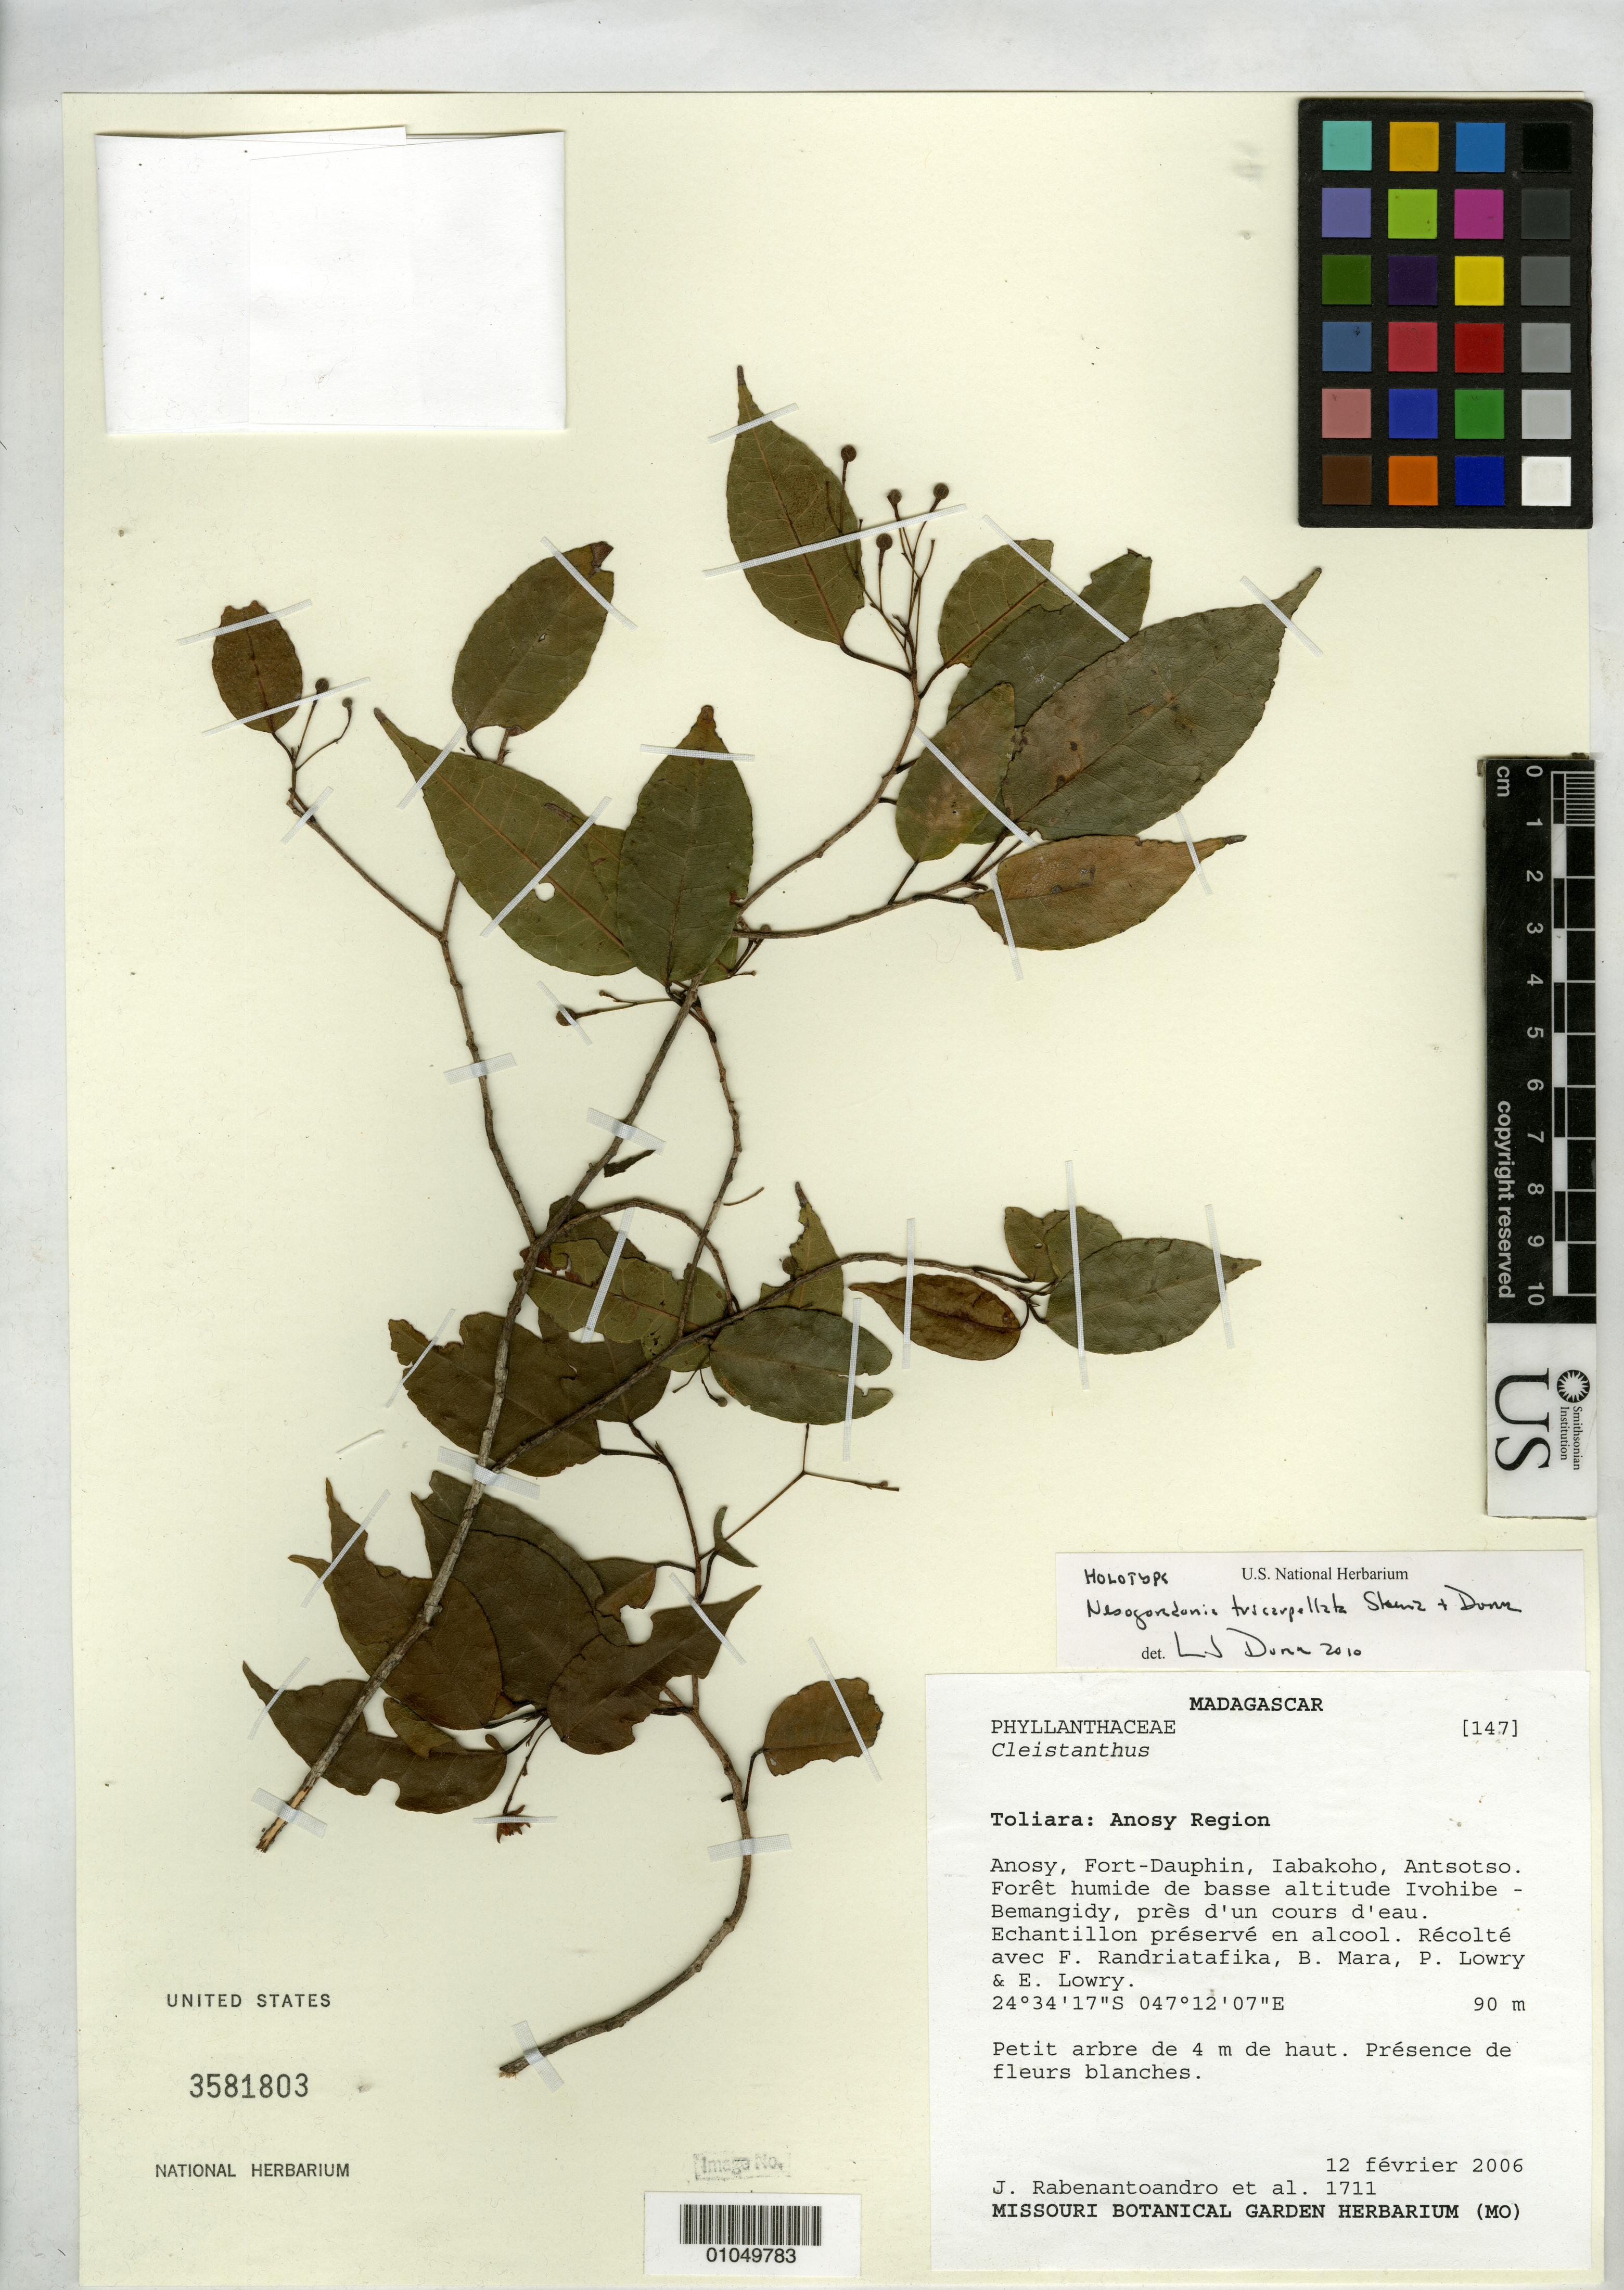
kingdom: Plantae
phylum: Tracheophyta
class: Magnoliopsida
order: Malvales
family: Malvaceae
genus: Nesogordonia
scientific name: Nesogordonia tricarpellata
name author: Skema & Dorr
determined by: Dorr, L. J., (BOT), Smithsonian Institution - National Museum of Natural History (UNITED STATES)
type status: Holotype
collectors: J. Rabenantoandro & et al.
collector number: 1711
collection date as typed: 12 Feb 2006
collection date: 2006-02-12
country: Madagascar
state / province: Anosy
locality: Toliara: Anosy Region. Anosy, Fort-Dauphin, Iabakoho, Antsotso.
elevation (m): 90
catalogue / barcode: US 3581803